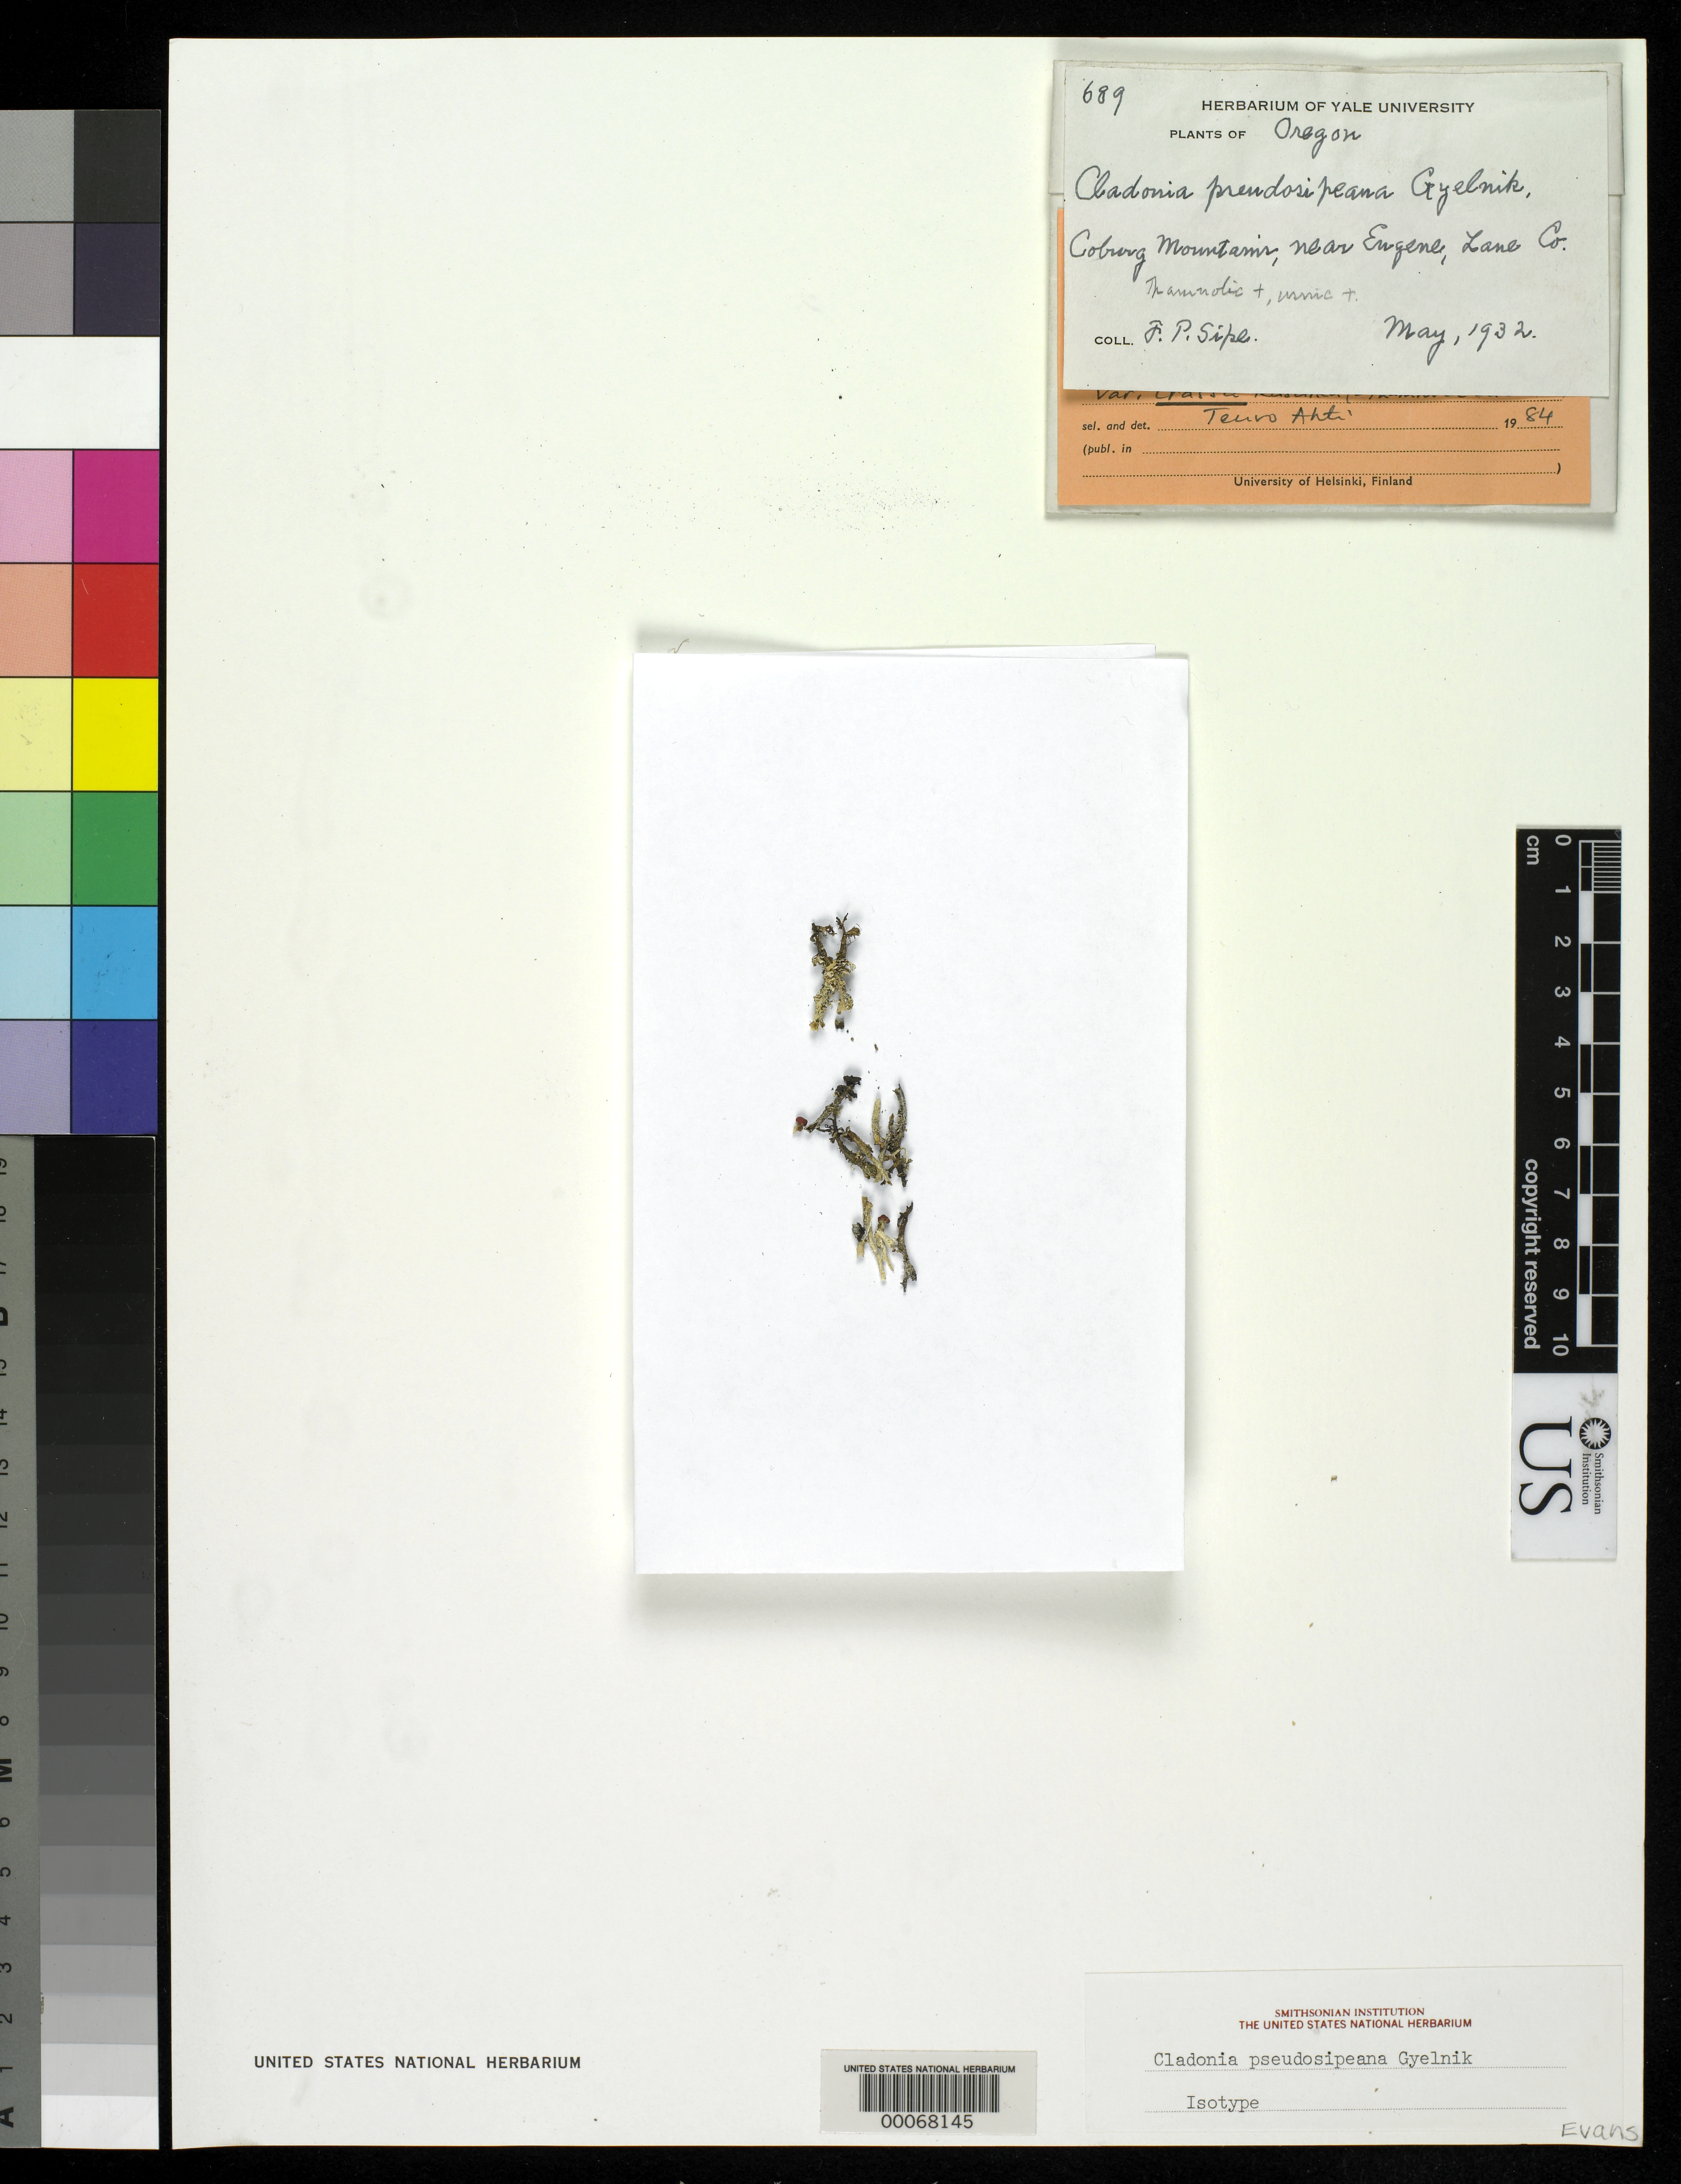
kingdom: Fungi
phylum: Ascomycota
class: Lecanoromycetes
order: Lecanorales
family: Cladoniaceae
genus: Cladonia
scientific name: Cladonia pseudosipeana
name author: Gyeln.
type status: Isotype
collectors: F. Sipe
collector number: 689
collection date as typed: May 1932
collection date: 1932-05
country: United States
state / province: Oregon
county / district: Lane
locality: Coburg Mtns., near Eugene.